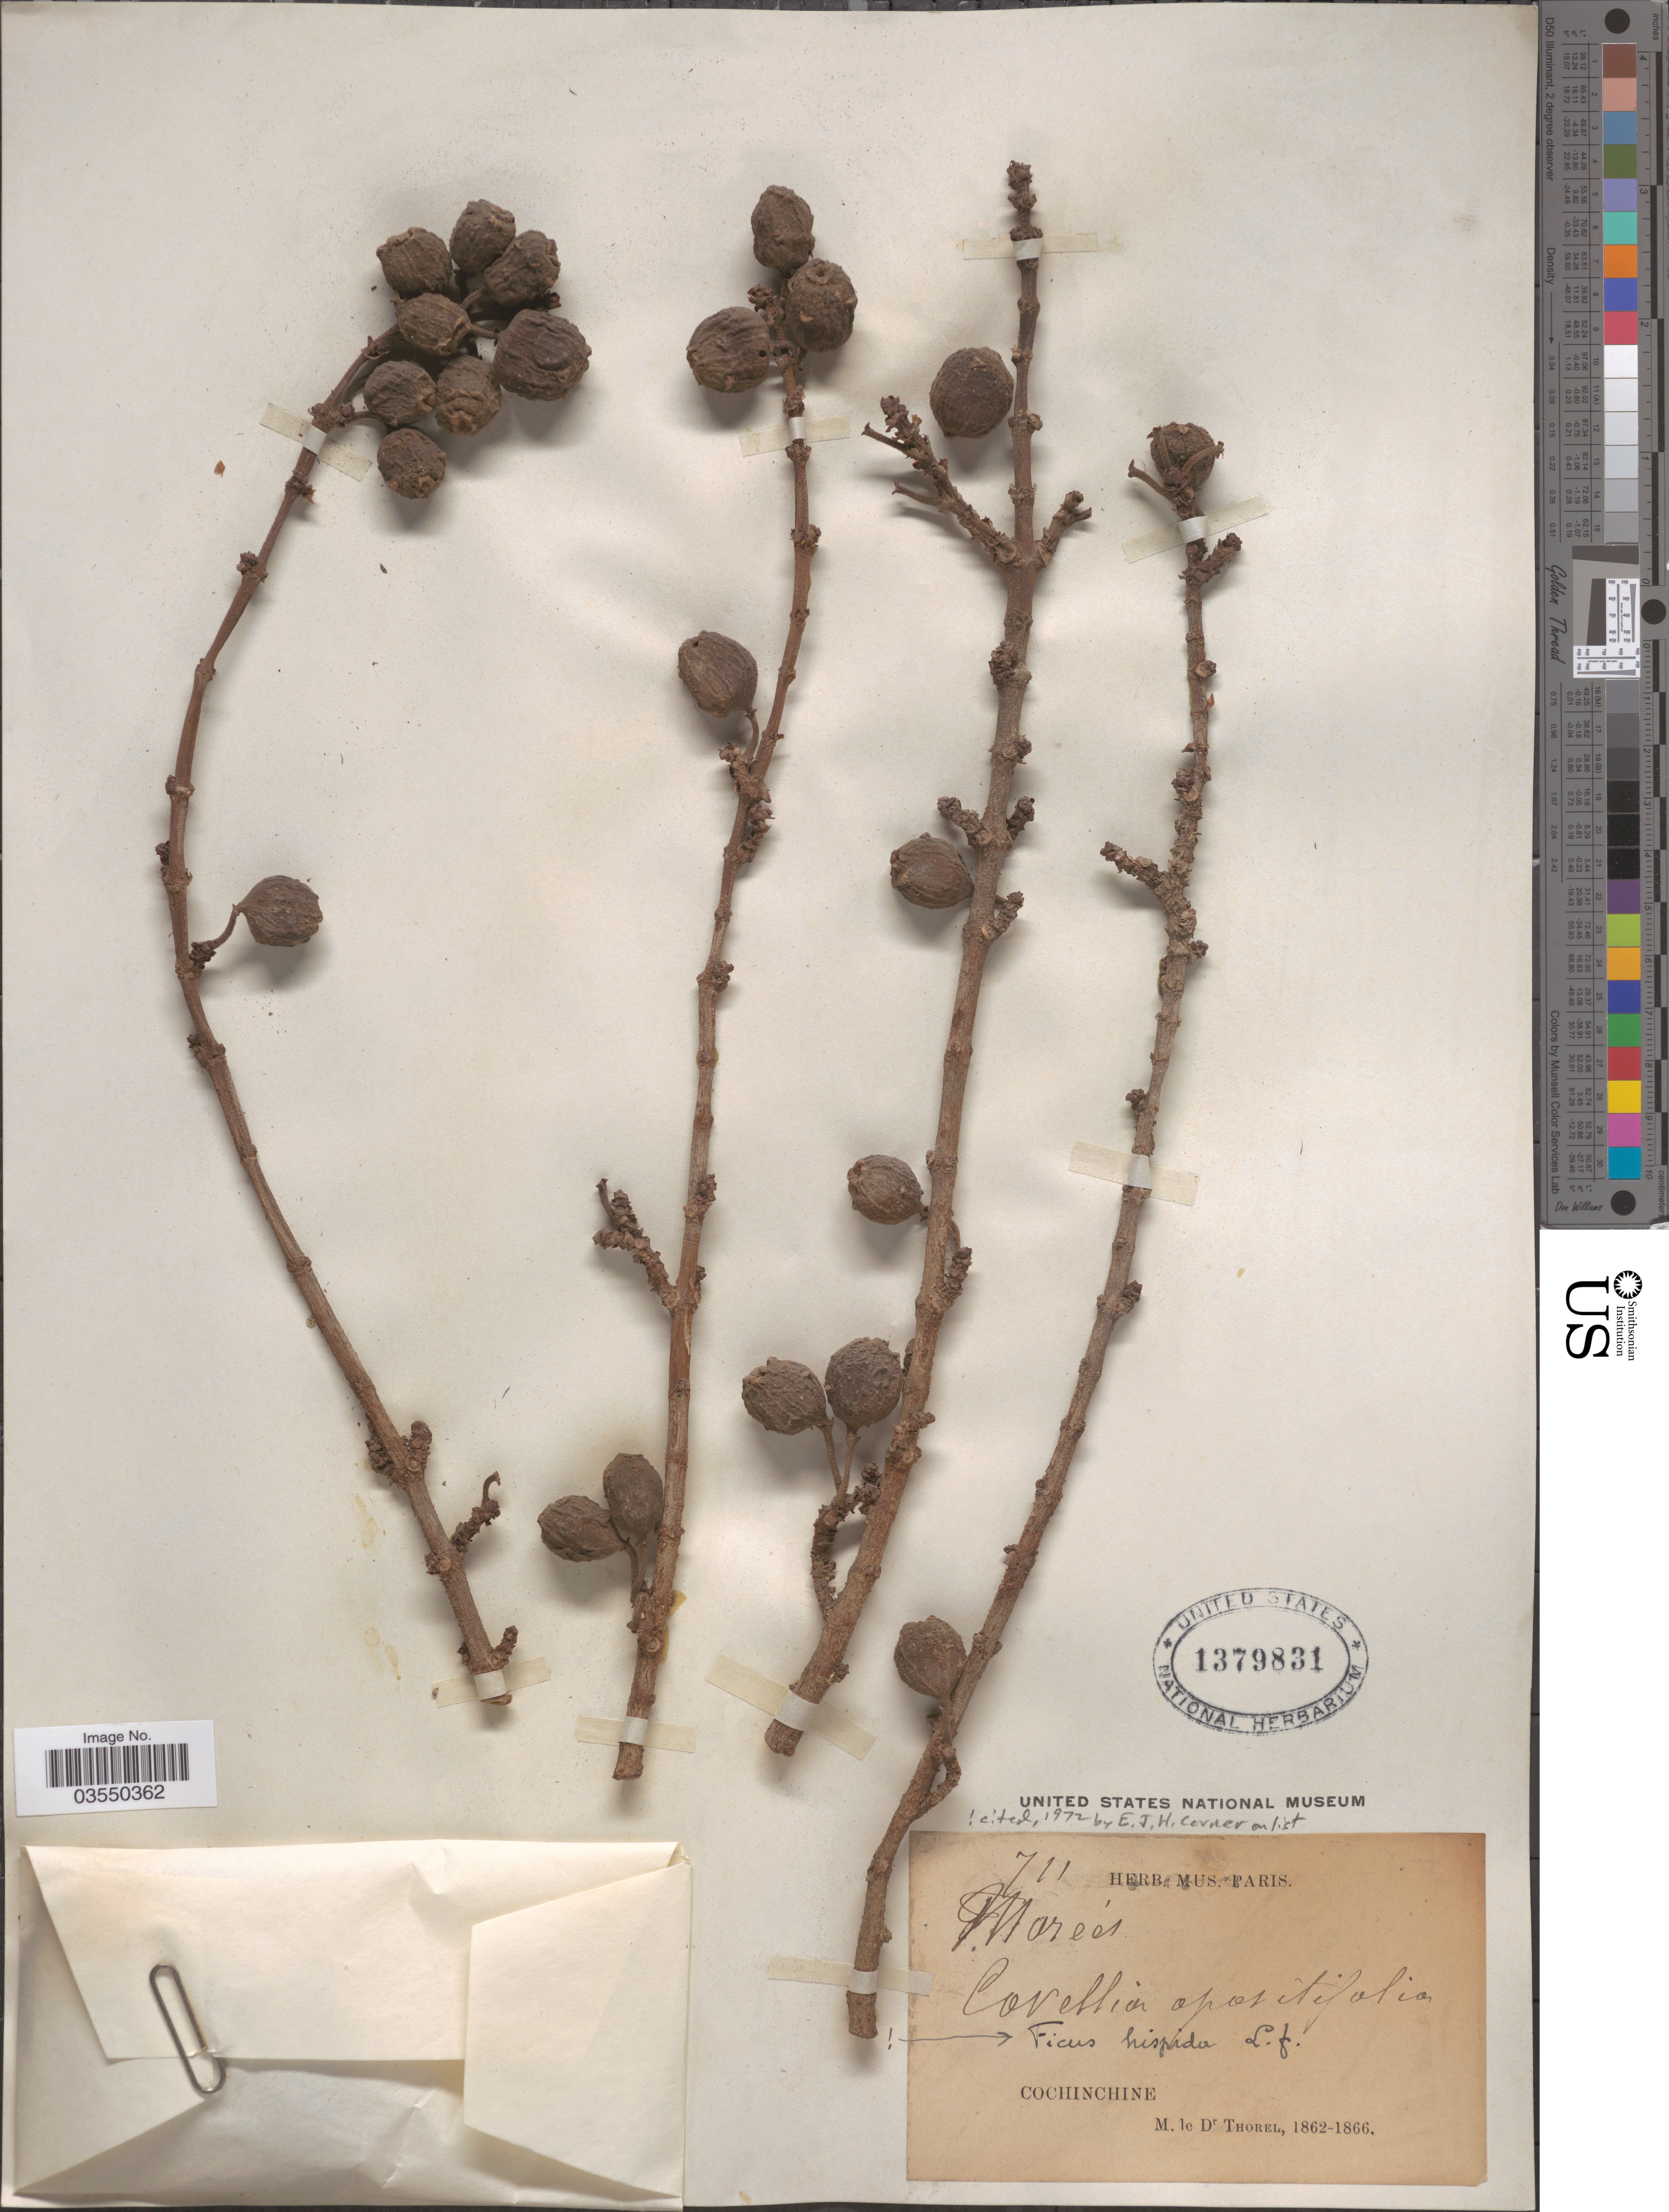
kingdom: Plantae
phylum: Tracheophyta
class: Magnoliopsida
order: Rosales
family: Moraceae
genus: Ficus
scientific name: Ficus hispida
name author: L. f.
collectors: Thorel, M. "M. [=Monsieur] Thorel" DO NOT USE (error for C. Thorel)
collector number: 711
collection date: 1862/1866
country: Vietnam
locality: Cochinchine.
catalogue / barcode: US 1379831